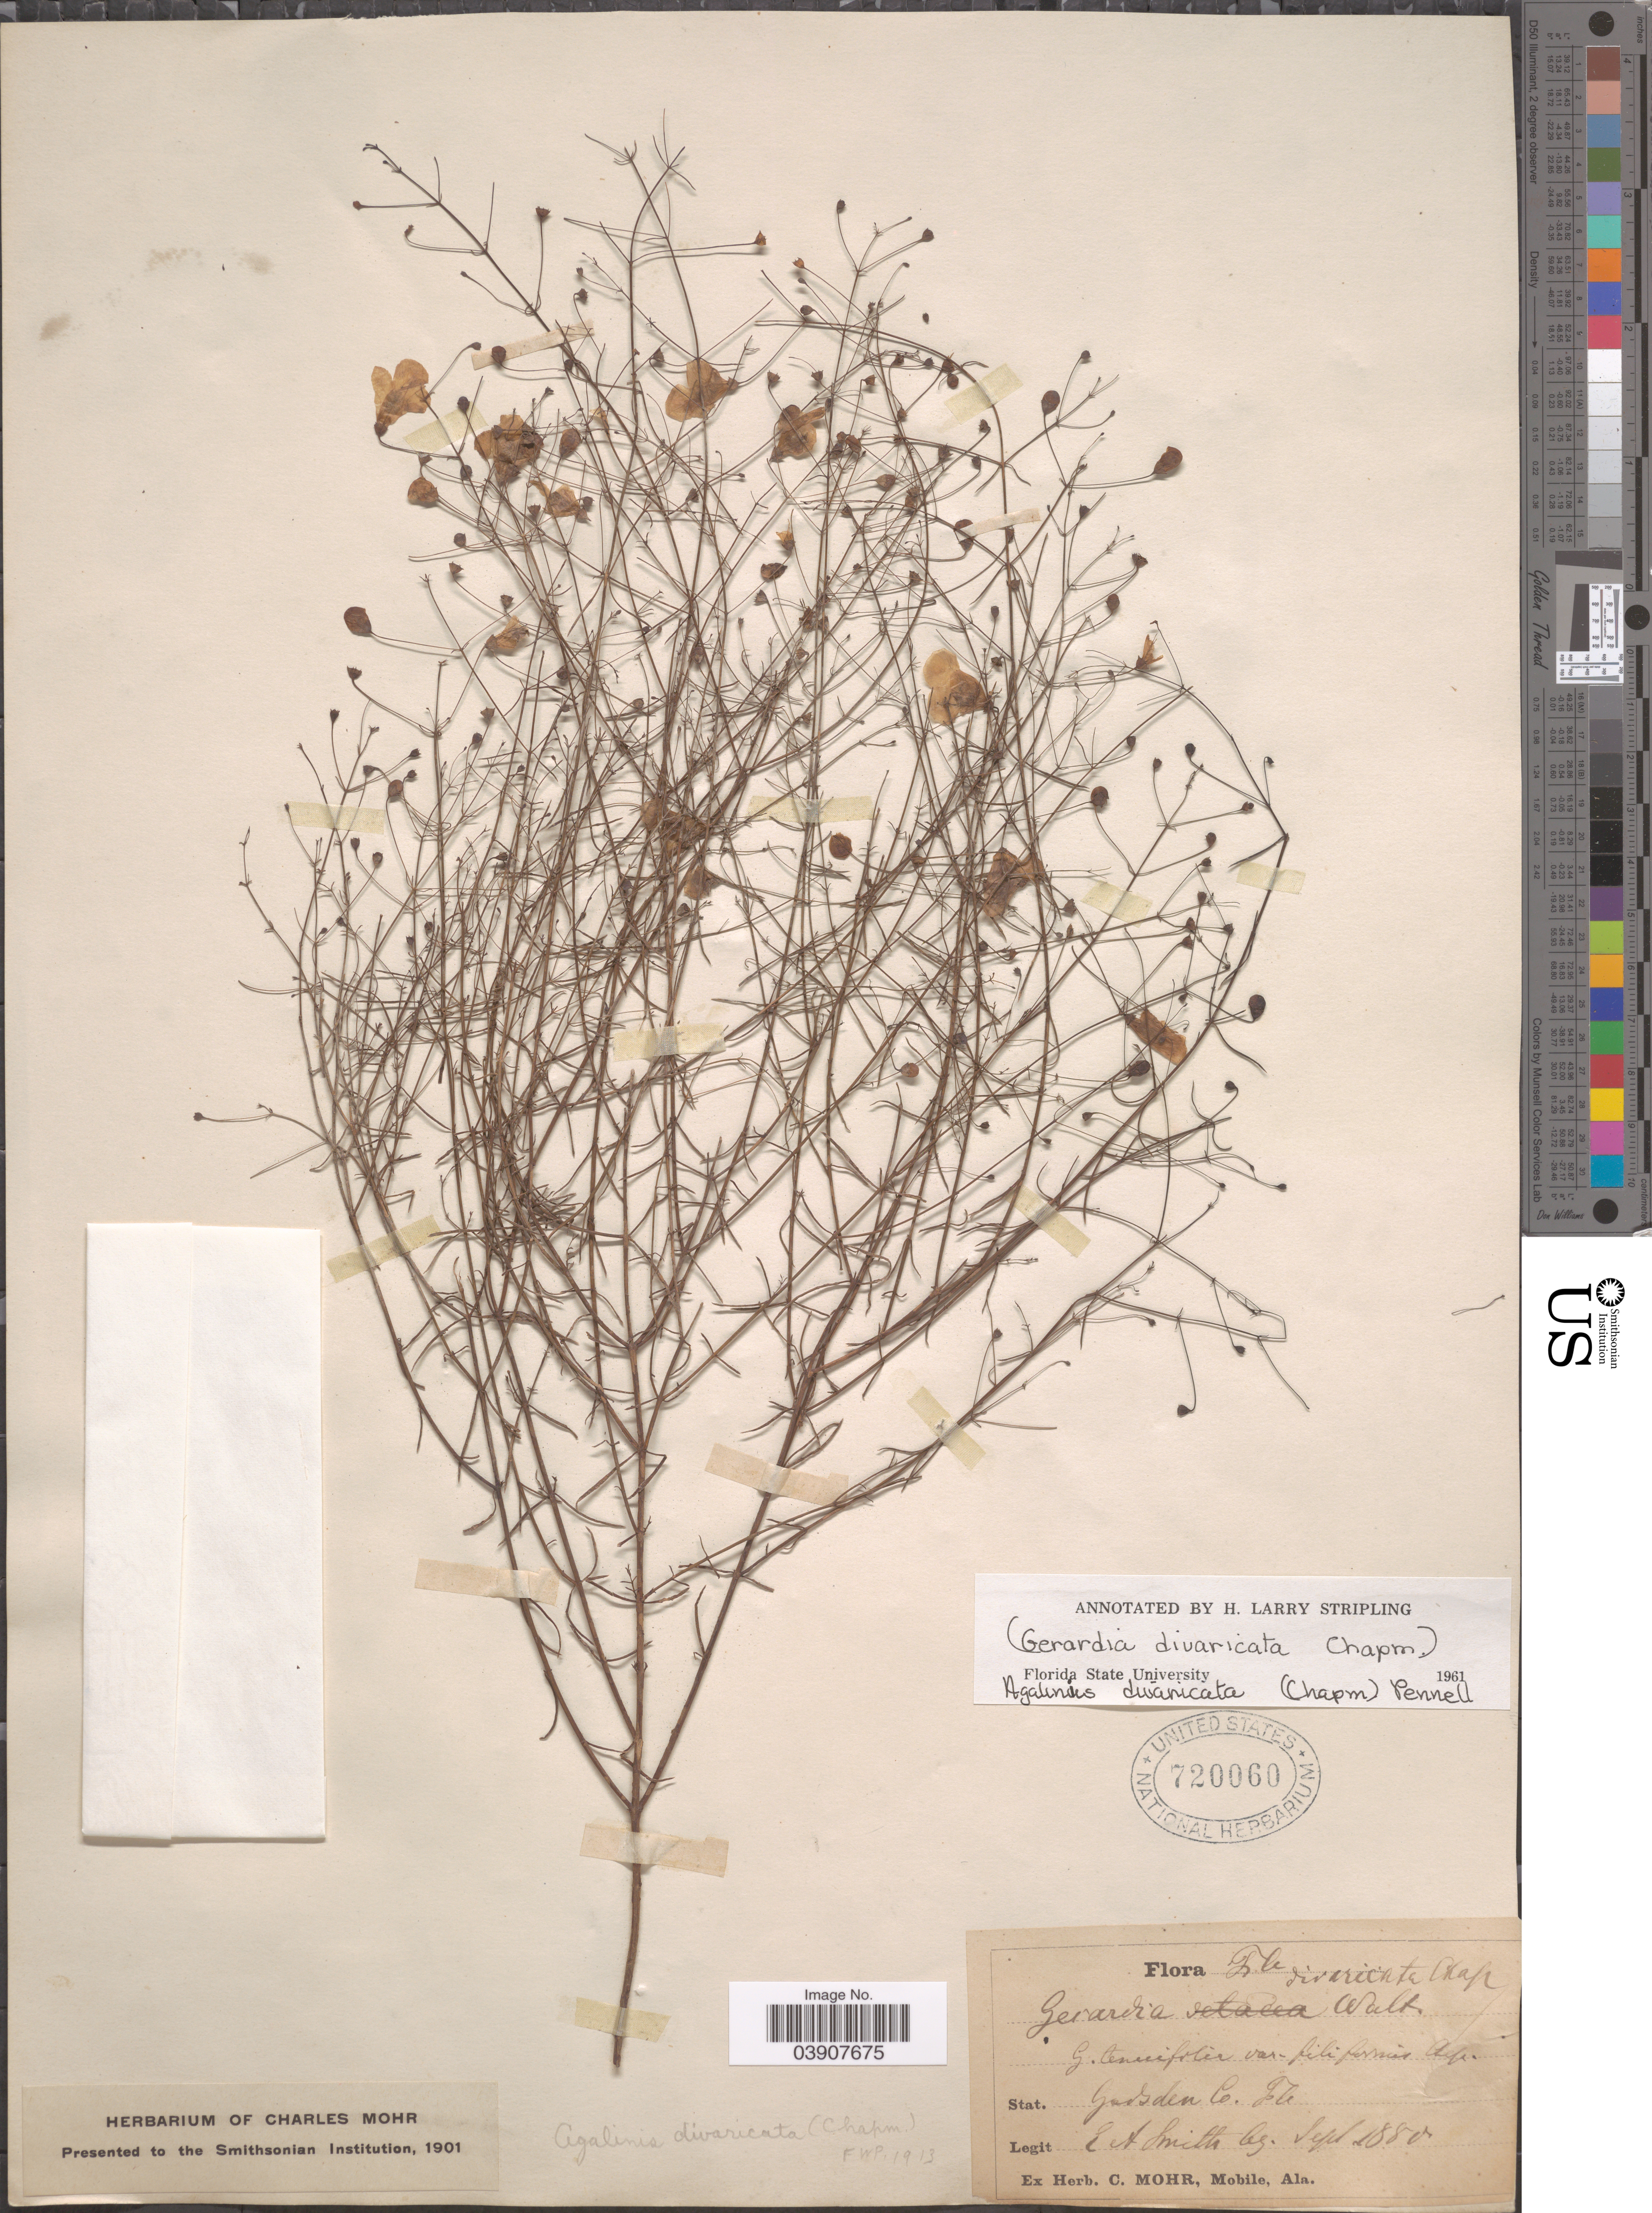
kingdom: Plantae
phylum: Tracheophyta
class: Magnoliopsida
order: Lamiales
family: Orobanchaceae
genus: Agalinis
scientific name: Agalinis divaricata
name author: (Chapm.) Pennell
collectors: E. A. Smith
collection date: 1880-09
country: United States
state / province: Florida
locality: Stat. Gadsden Co.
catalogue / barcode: US 720060